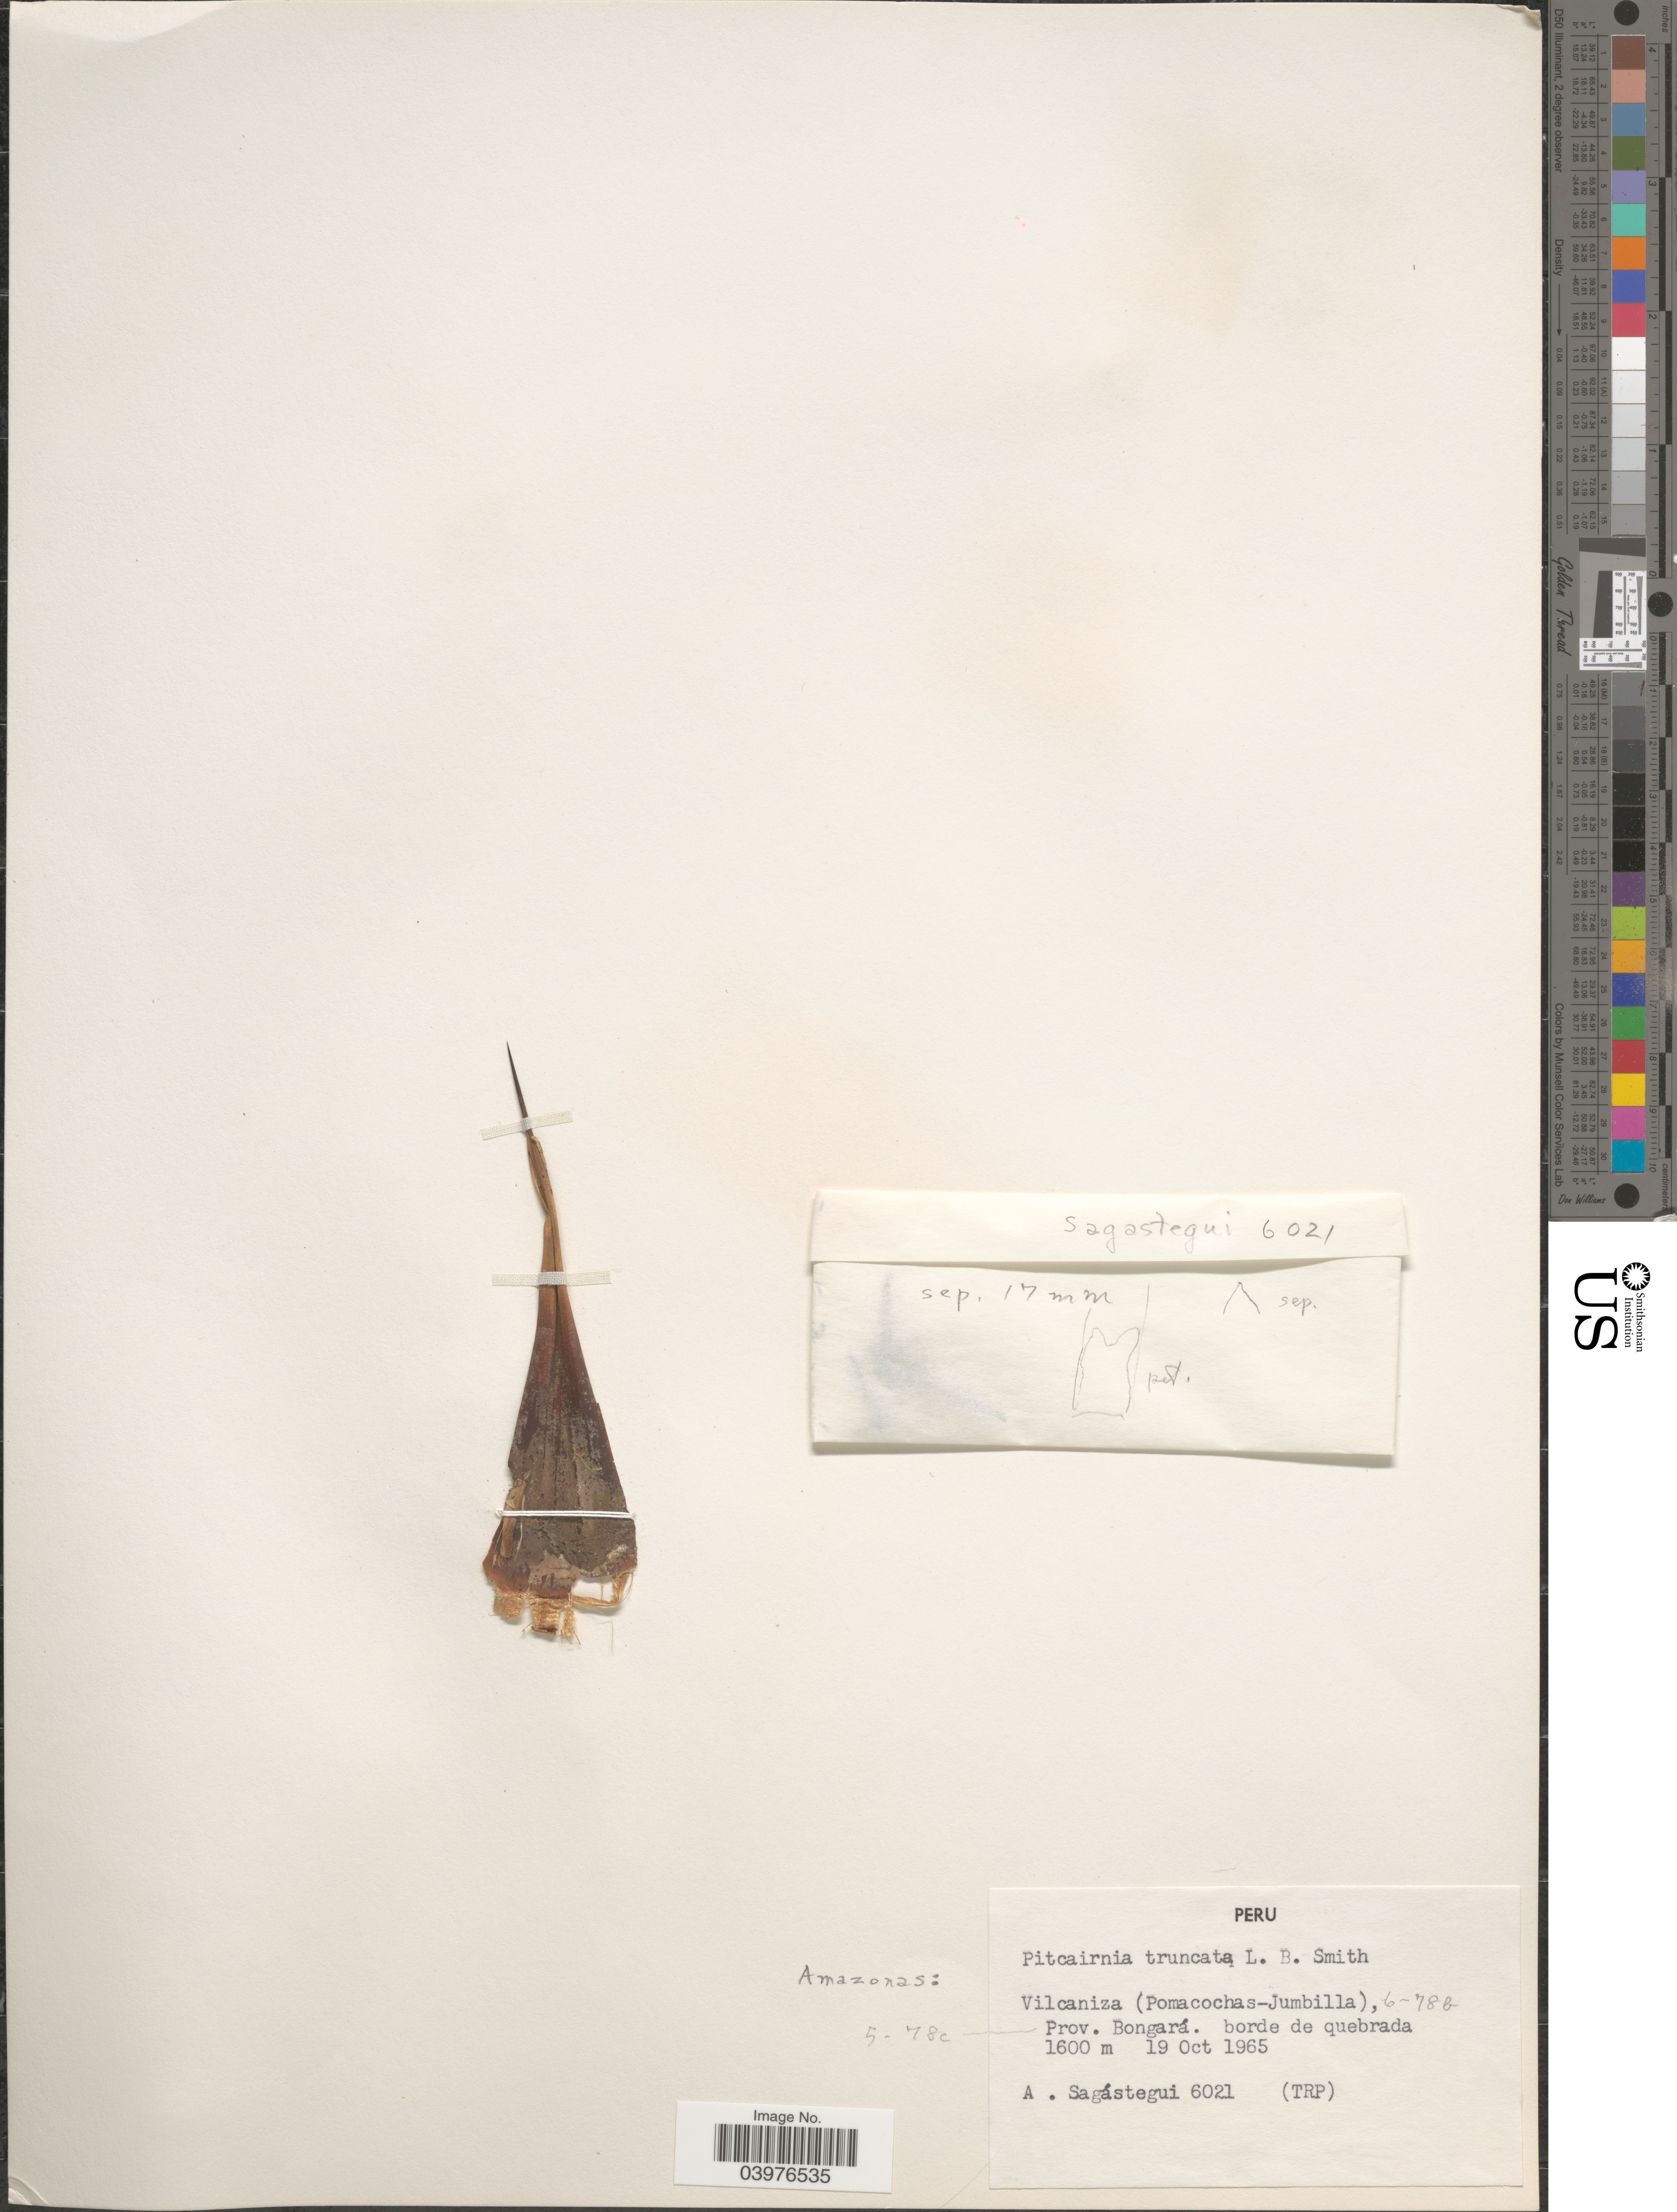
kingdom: Plantae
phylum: Tracheophyta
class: Liliopsida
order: Poales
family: Bromeliaceae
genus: Pitcairnia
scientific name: Pitcairnia truncata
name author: L.B. Sm.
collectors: A. Sagastegui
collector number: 6021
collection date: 1965-10-19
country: Peru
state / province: Amazonas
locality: Vilcaniza (Pomacochas-Jumbilla), Prov. Bongará.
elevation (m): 1600